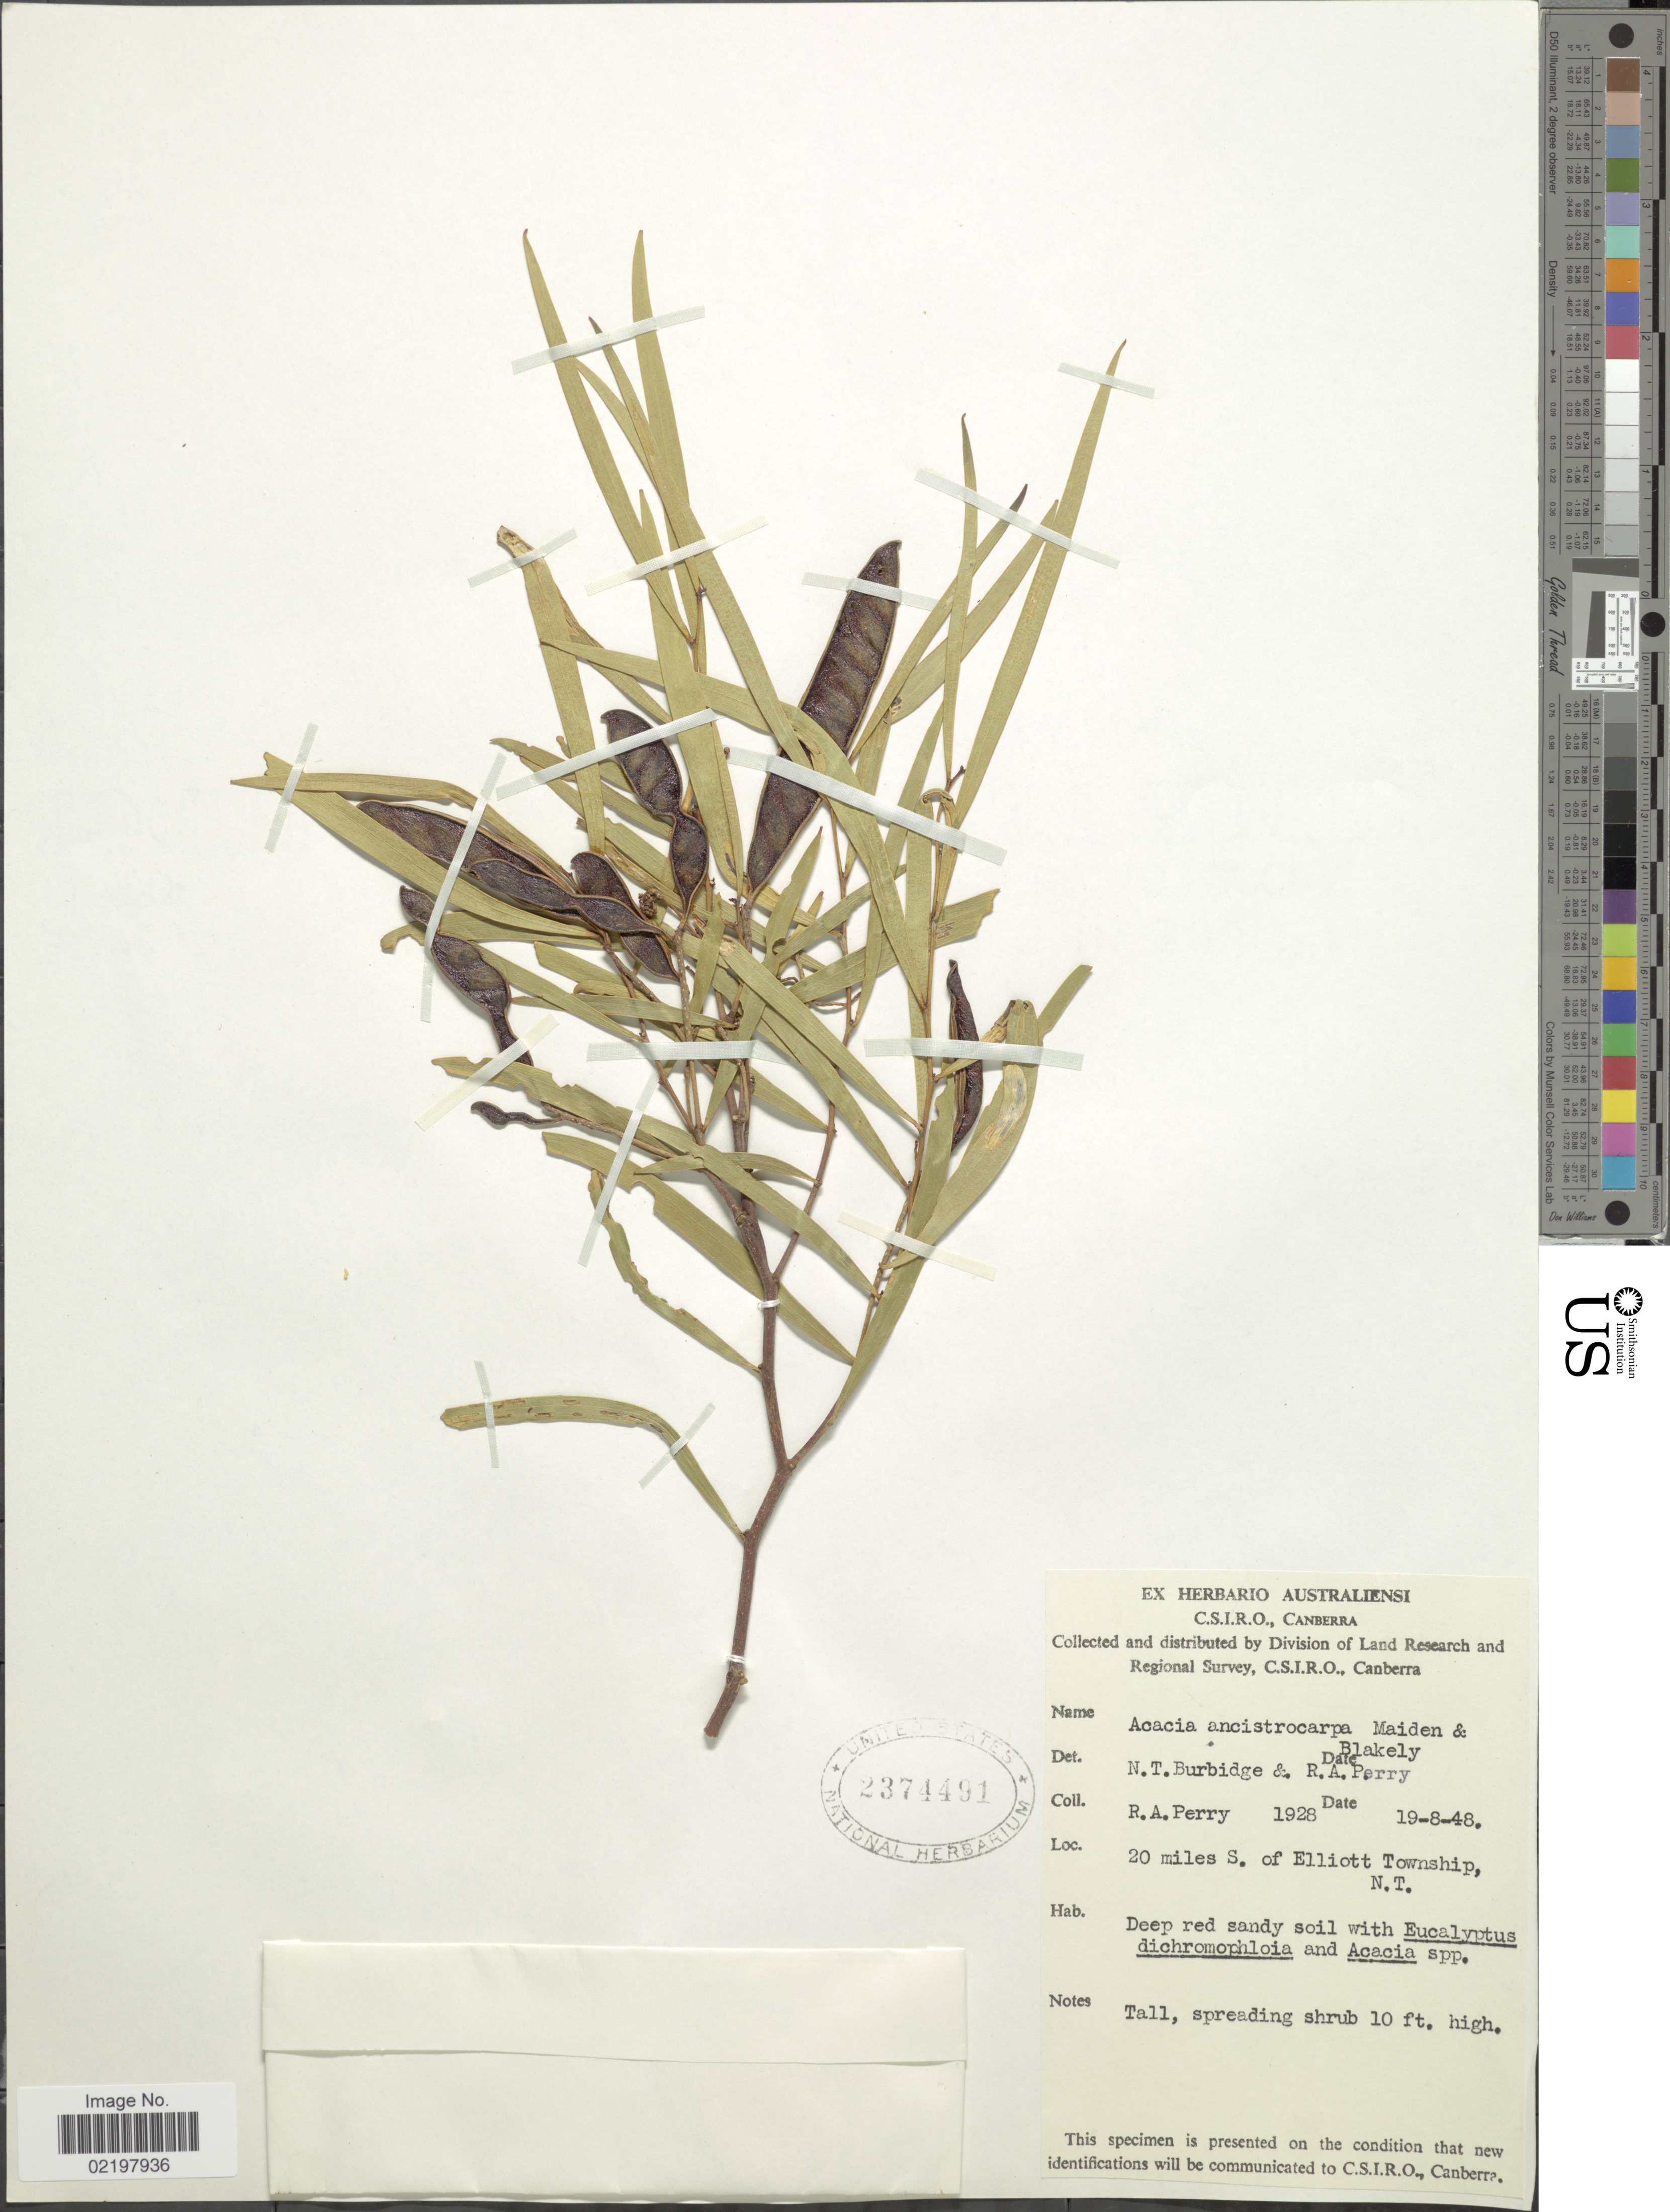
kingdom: Plantae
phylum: Tracheophyta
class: Magnoliopsida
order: Fabales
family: Fabaceae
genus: Acacia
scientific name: Acacia ancistrocarpa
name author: Maiden & Blakeley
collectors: Perry, R. A.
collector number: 1928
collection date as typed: Transcribed d/m/y: 19/8/48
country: Australia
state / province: Northern Territory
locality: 20 miles S. of Elliott Township, N.T.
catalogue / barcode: US 2374491